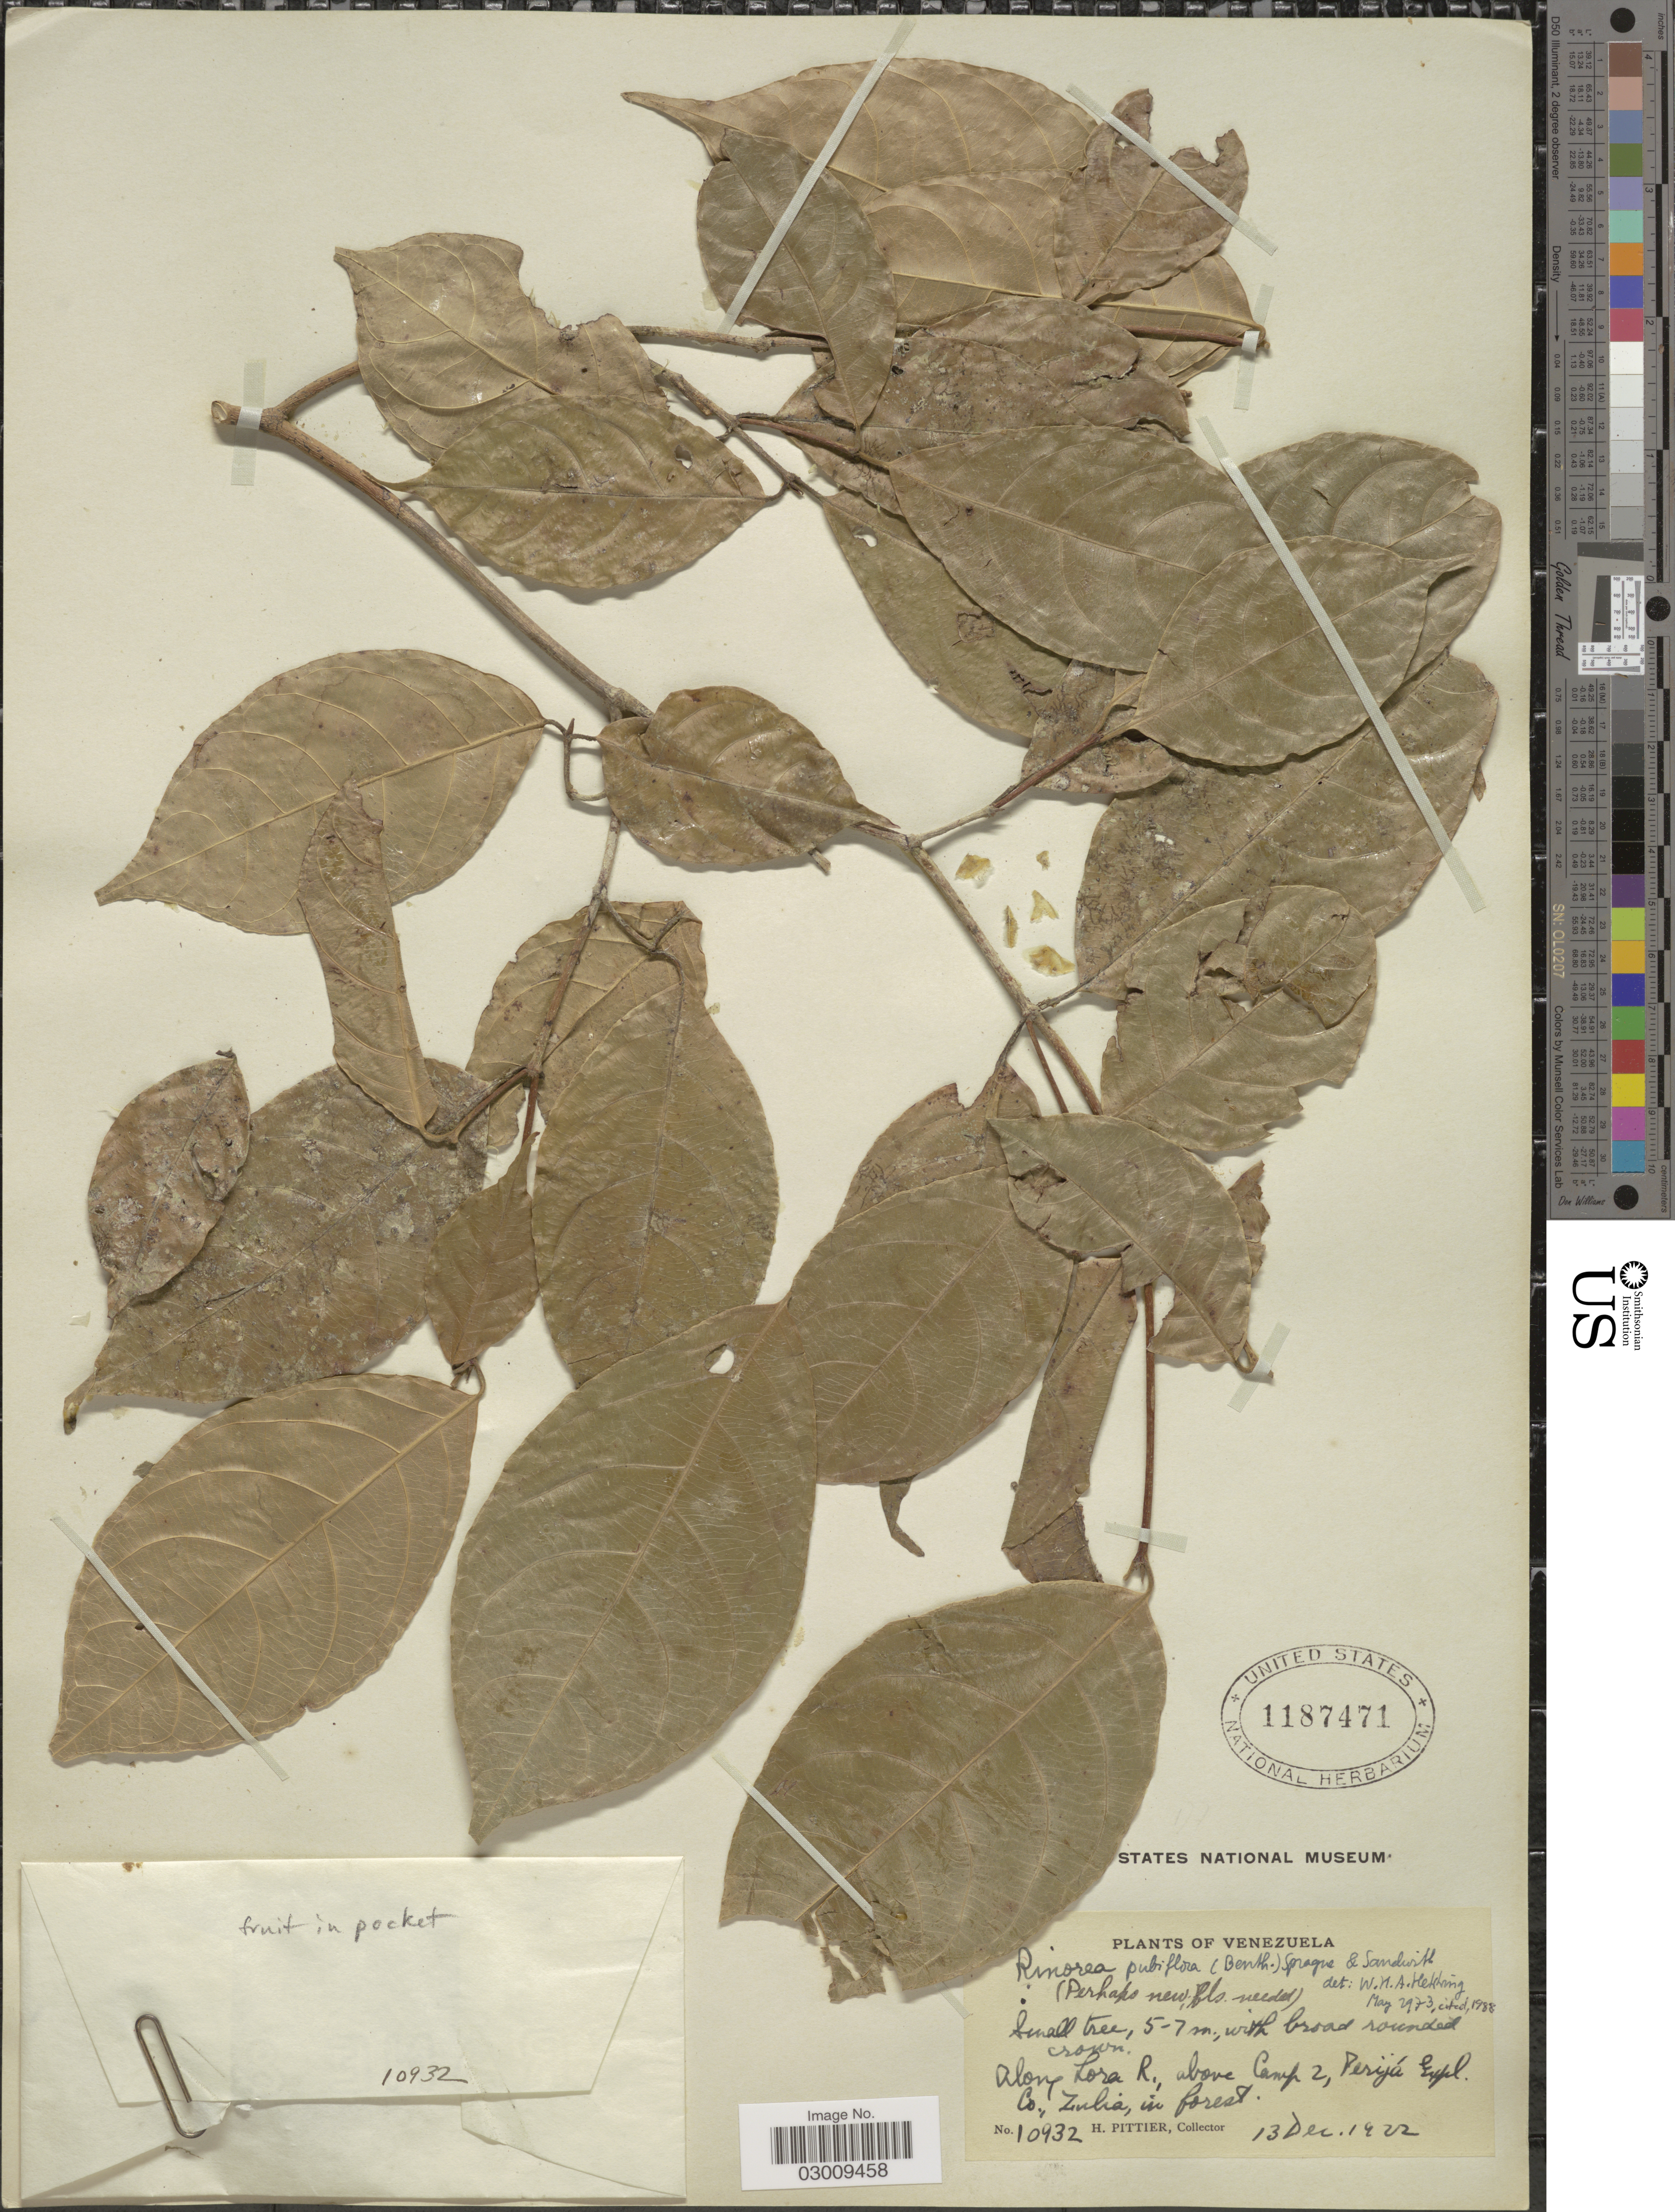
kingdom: Plantae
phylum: Tracheophyta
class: Magnoliopsida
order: Malpighiales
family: Violaceae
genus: Rinorea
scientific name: Rinorea pubiflora var. pubiflora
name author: (Benth.) Sprague & Sandwith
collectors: H. F. Pittier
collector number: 10932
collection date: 1922-12-13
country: Venezuela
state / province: Zulia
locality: Along Lora R., above Camp 2, Perijá Expl. Co., Zulia, in forest.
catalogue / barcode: US 1187471